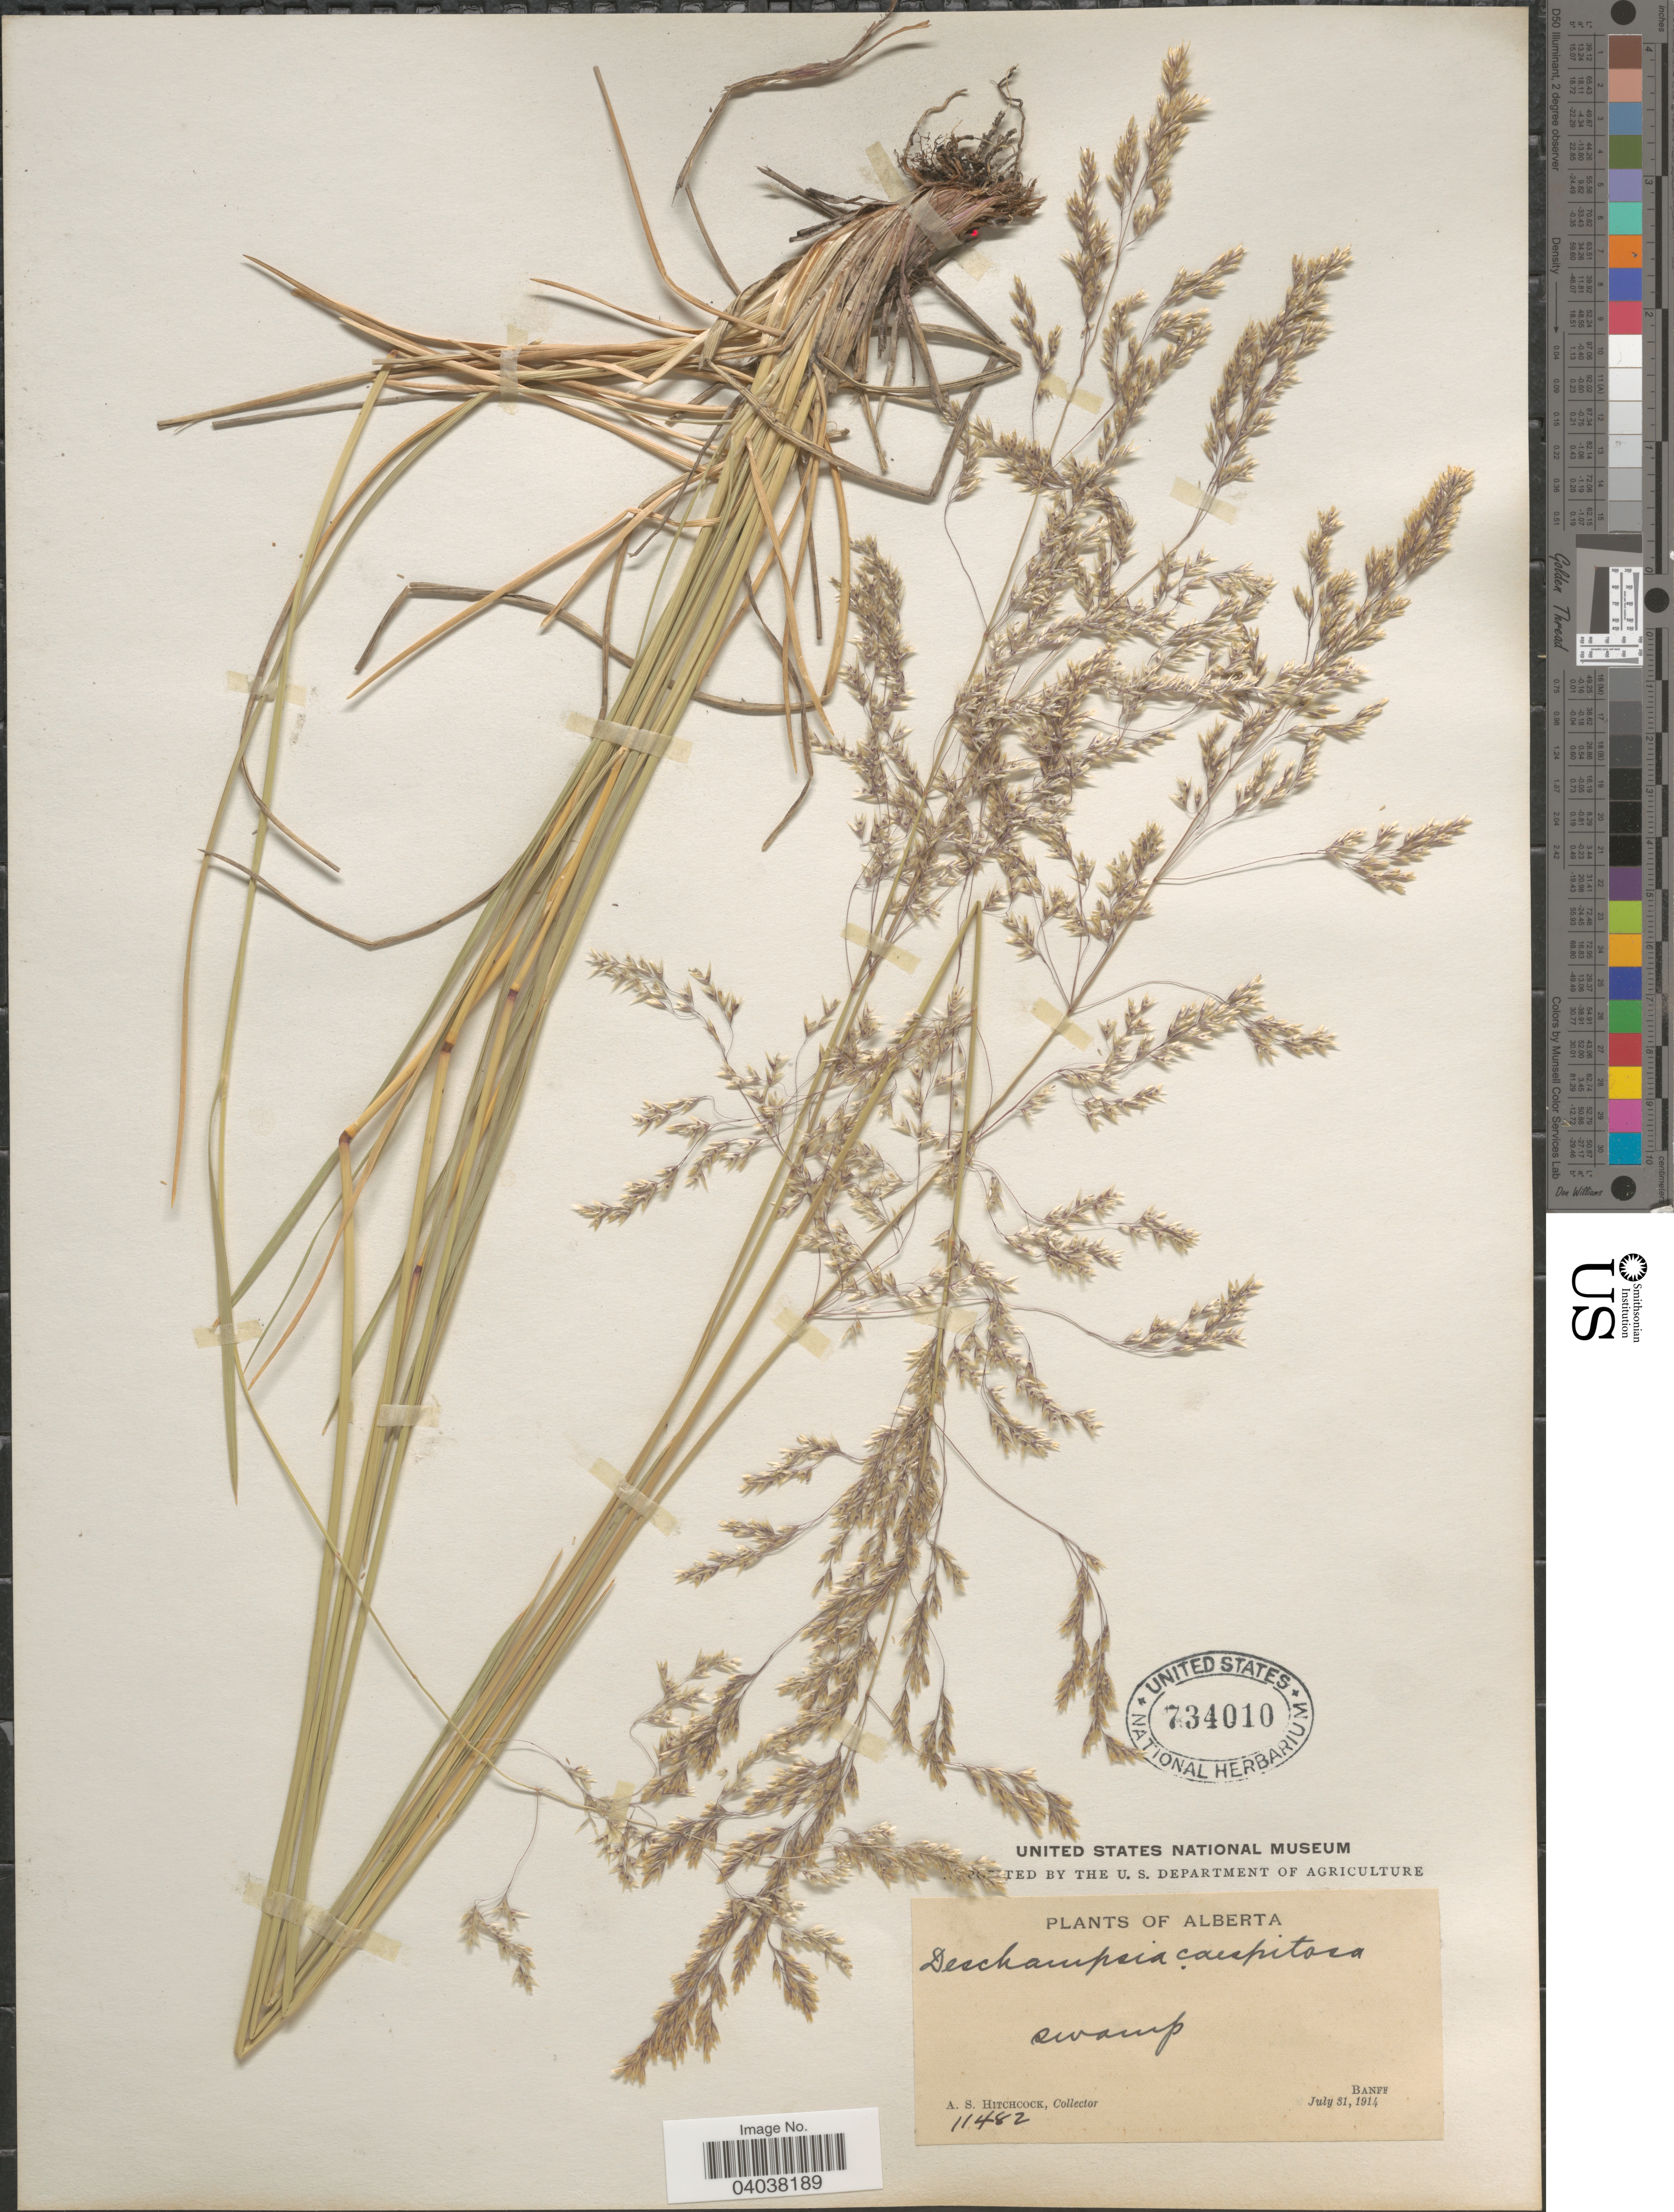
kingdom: Plantae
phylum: Tracheophyta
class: Liliopsida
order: Poales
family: Poaceae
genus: Deschampsia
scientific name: Deschampsia cespitosa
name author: (L.) P. Beauv.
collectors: A. S. Hitchcock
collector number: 11482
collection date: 1914-07-31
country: Canada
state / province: Alberta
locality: Banff.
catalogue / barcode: US 734010